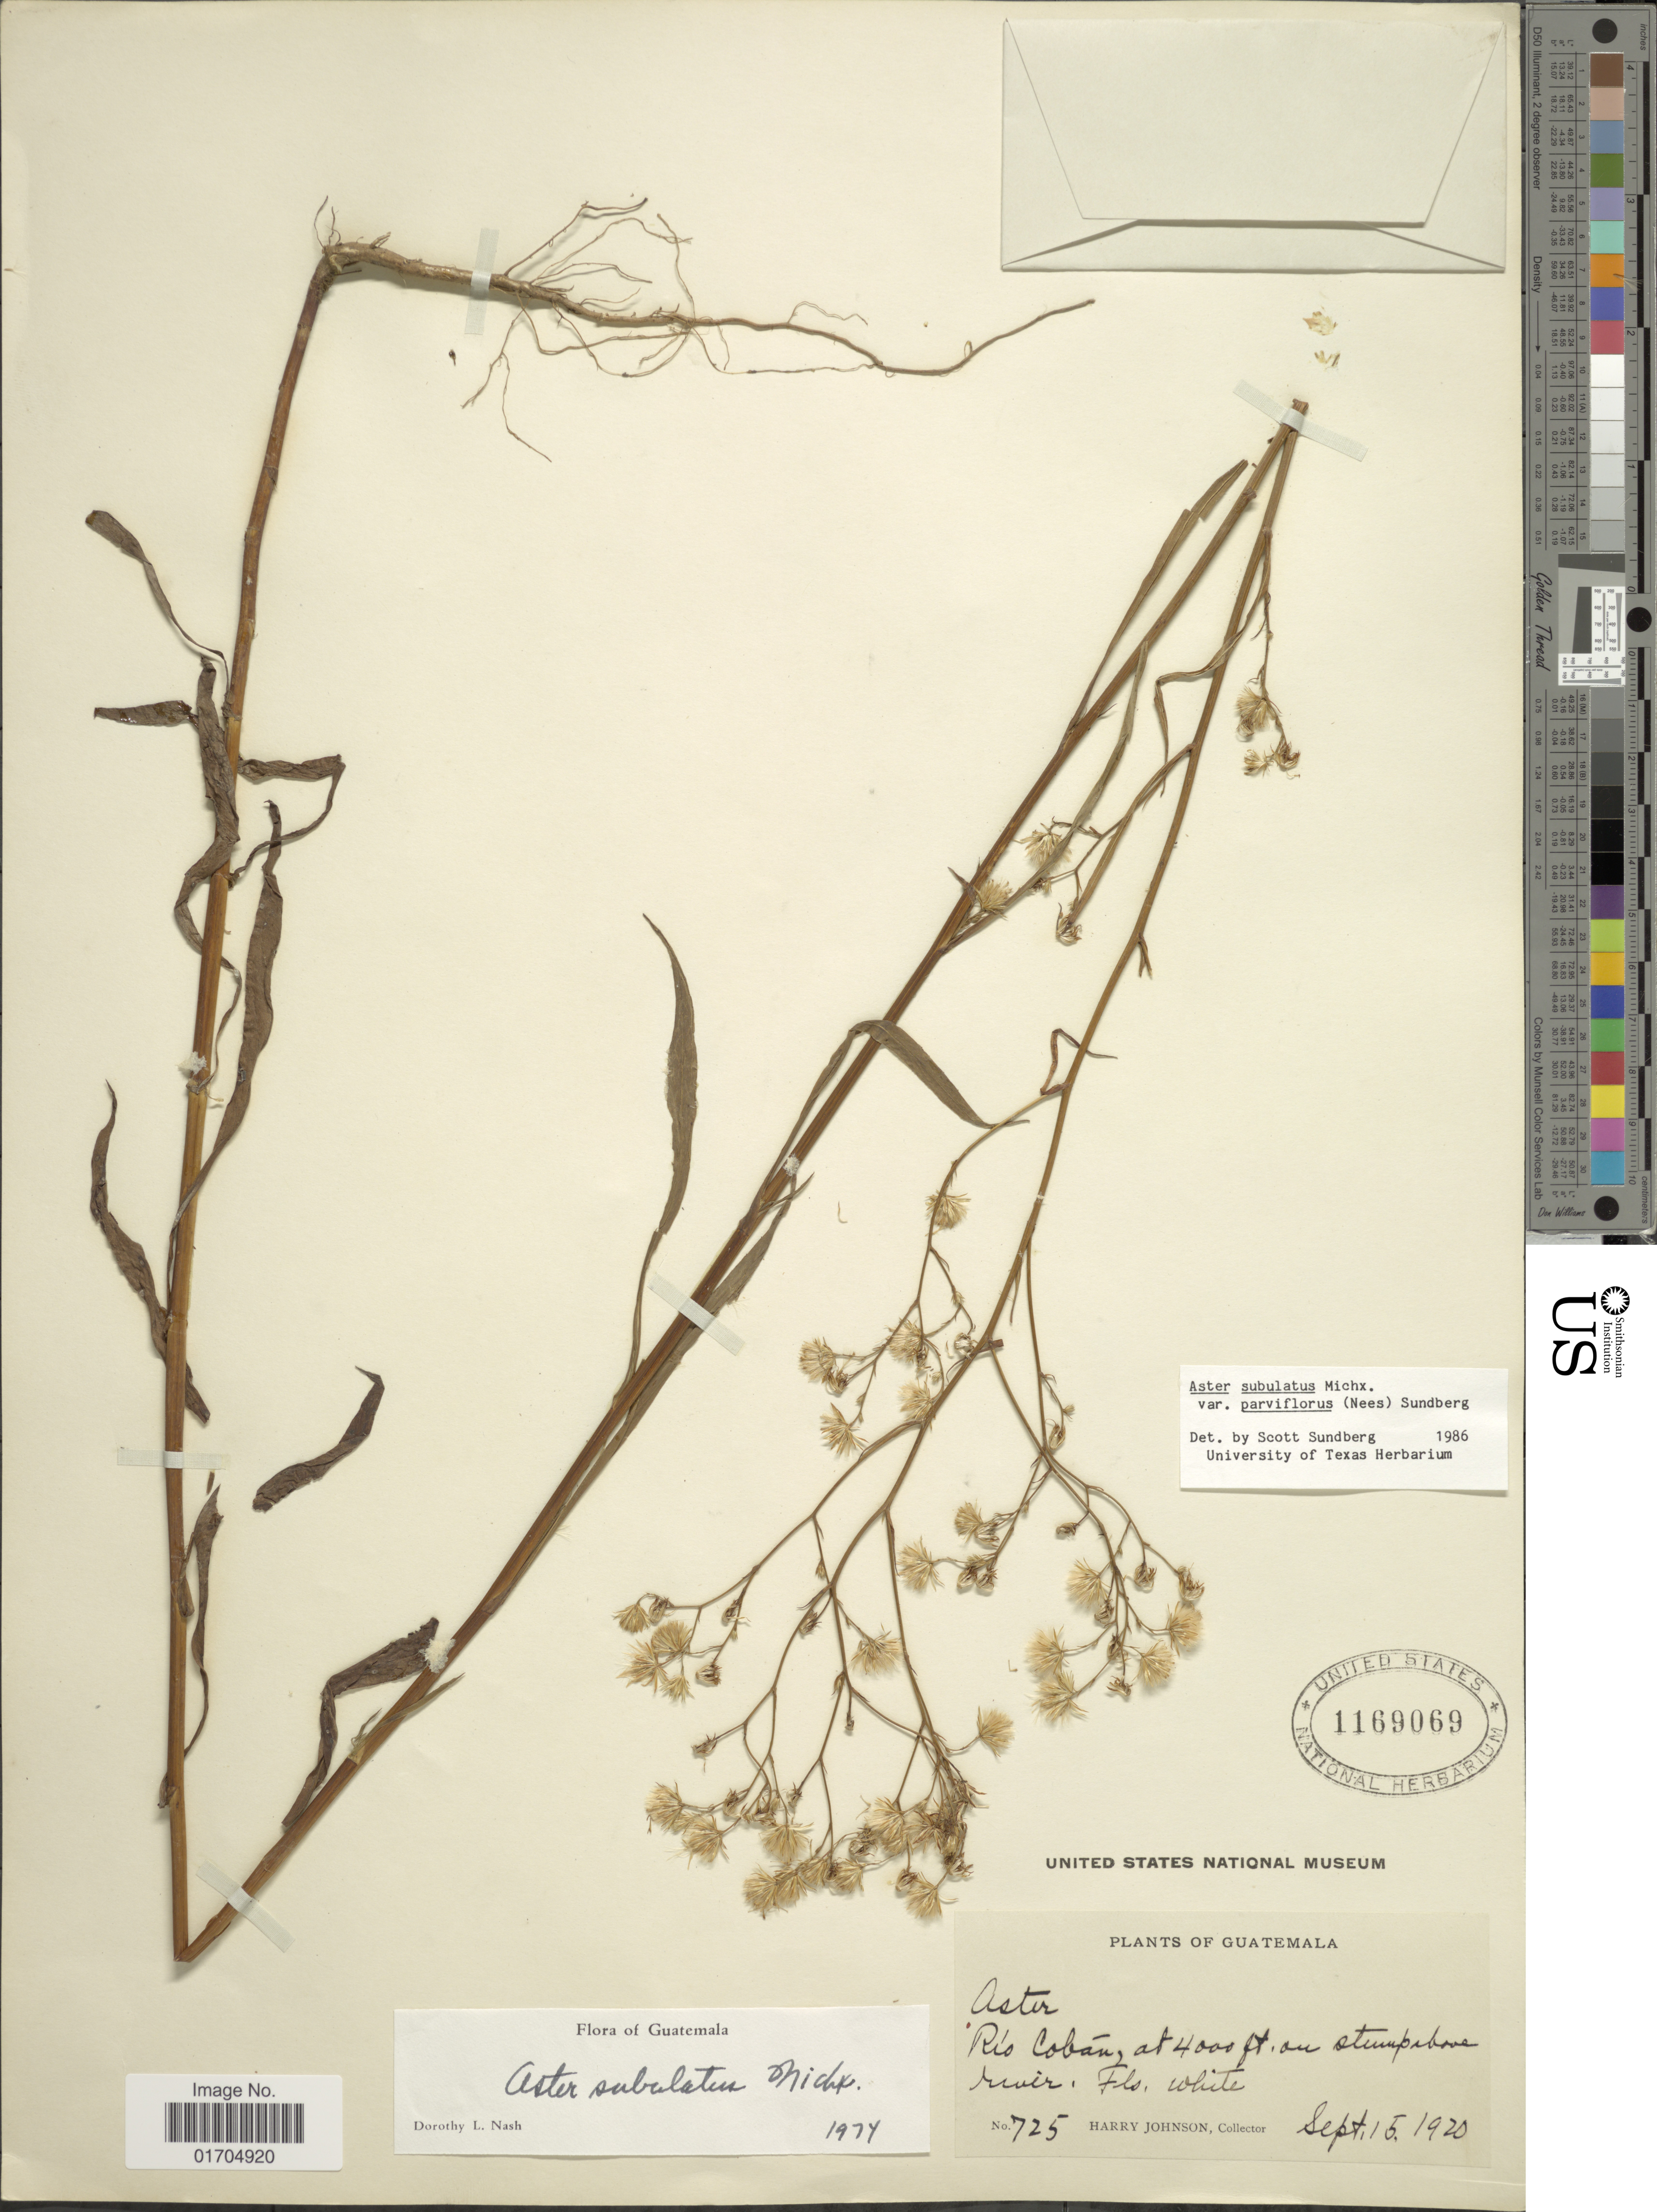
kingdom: Plantae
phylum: Tracheophyta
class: Magnoliopsida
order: Asterales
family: Asteraceae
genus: Symphyotrichum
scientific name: Symphyotrichum subulatum var. parviflorum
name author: (Nees) S.D. Sundb.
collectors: H. Johnson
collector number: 725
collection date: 1920-09-15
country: Guatemala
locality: Río Cobán, on stump above river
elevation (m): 1219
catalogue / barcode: US 1169069